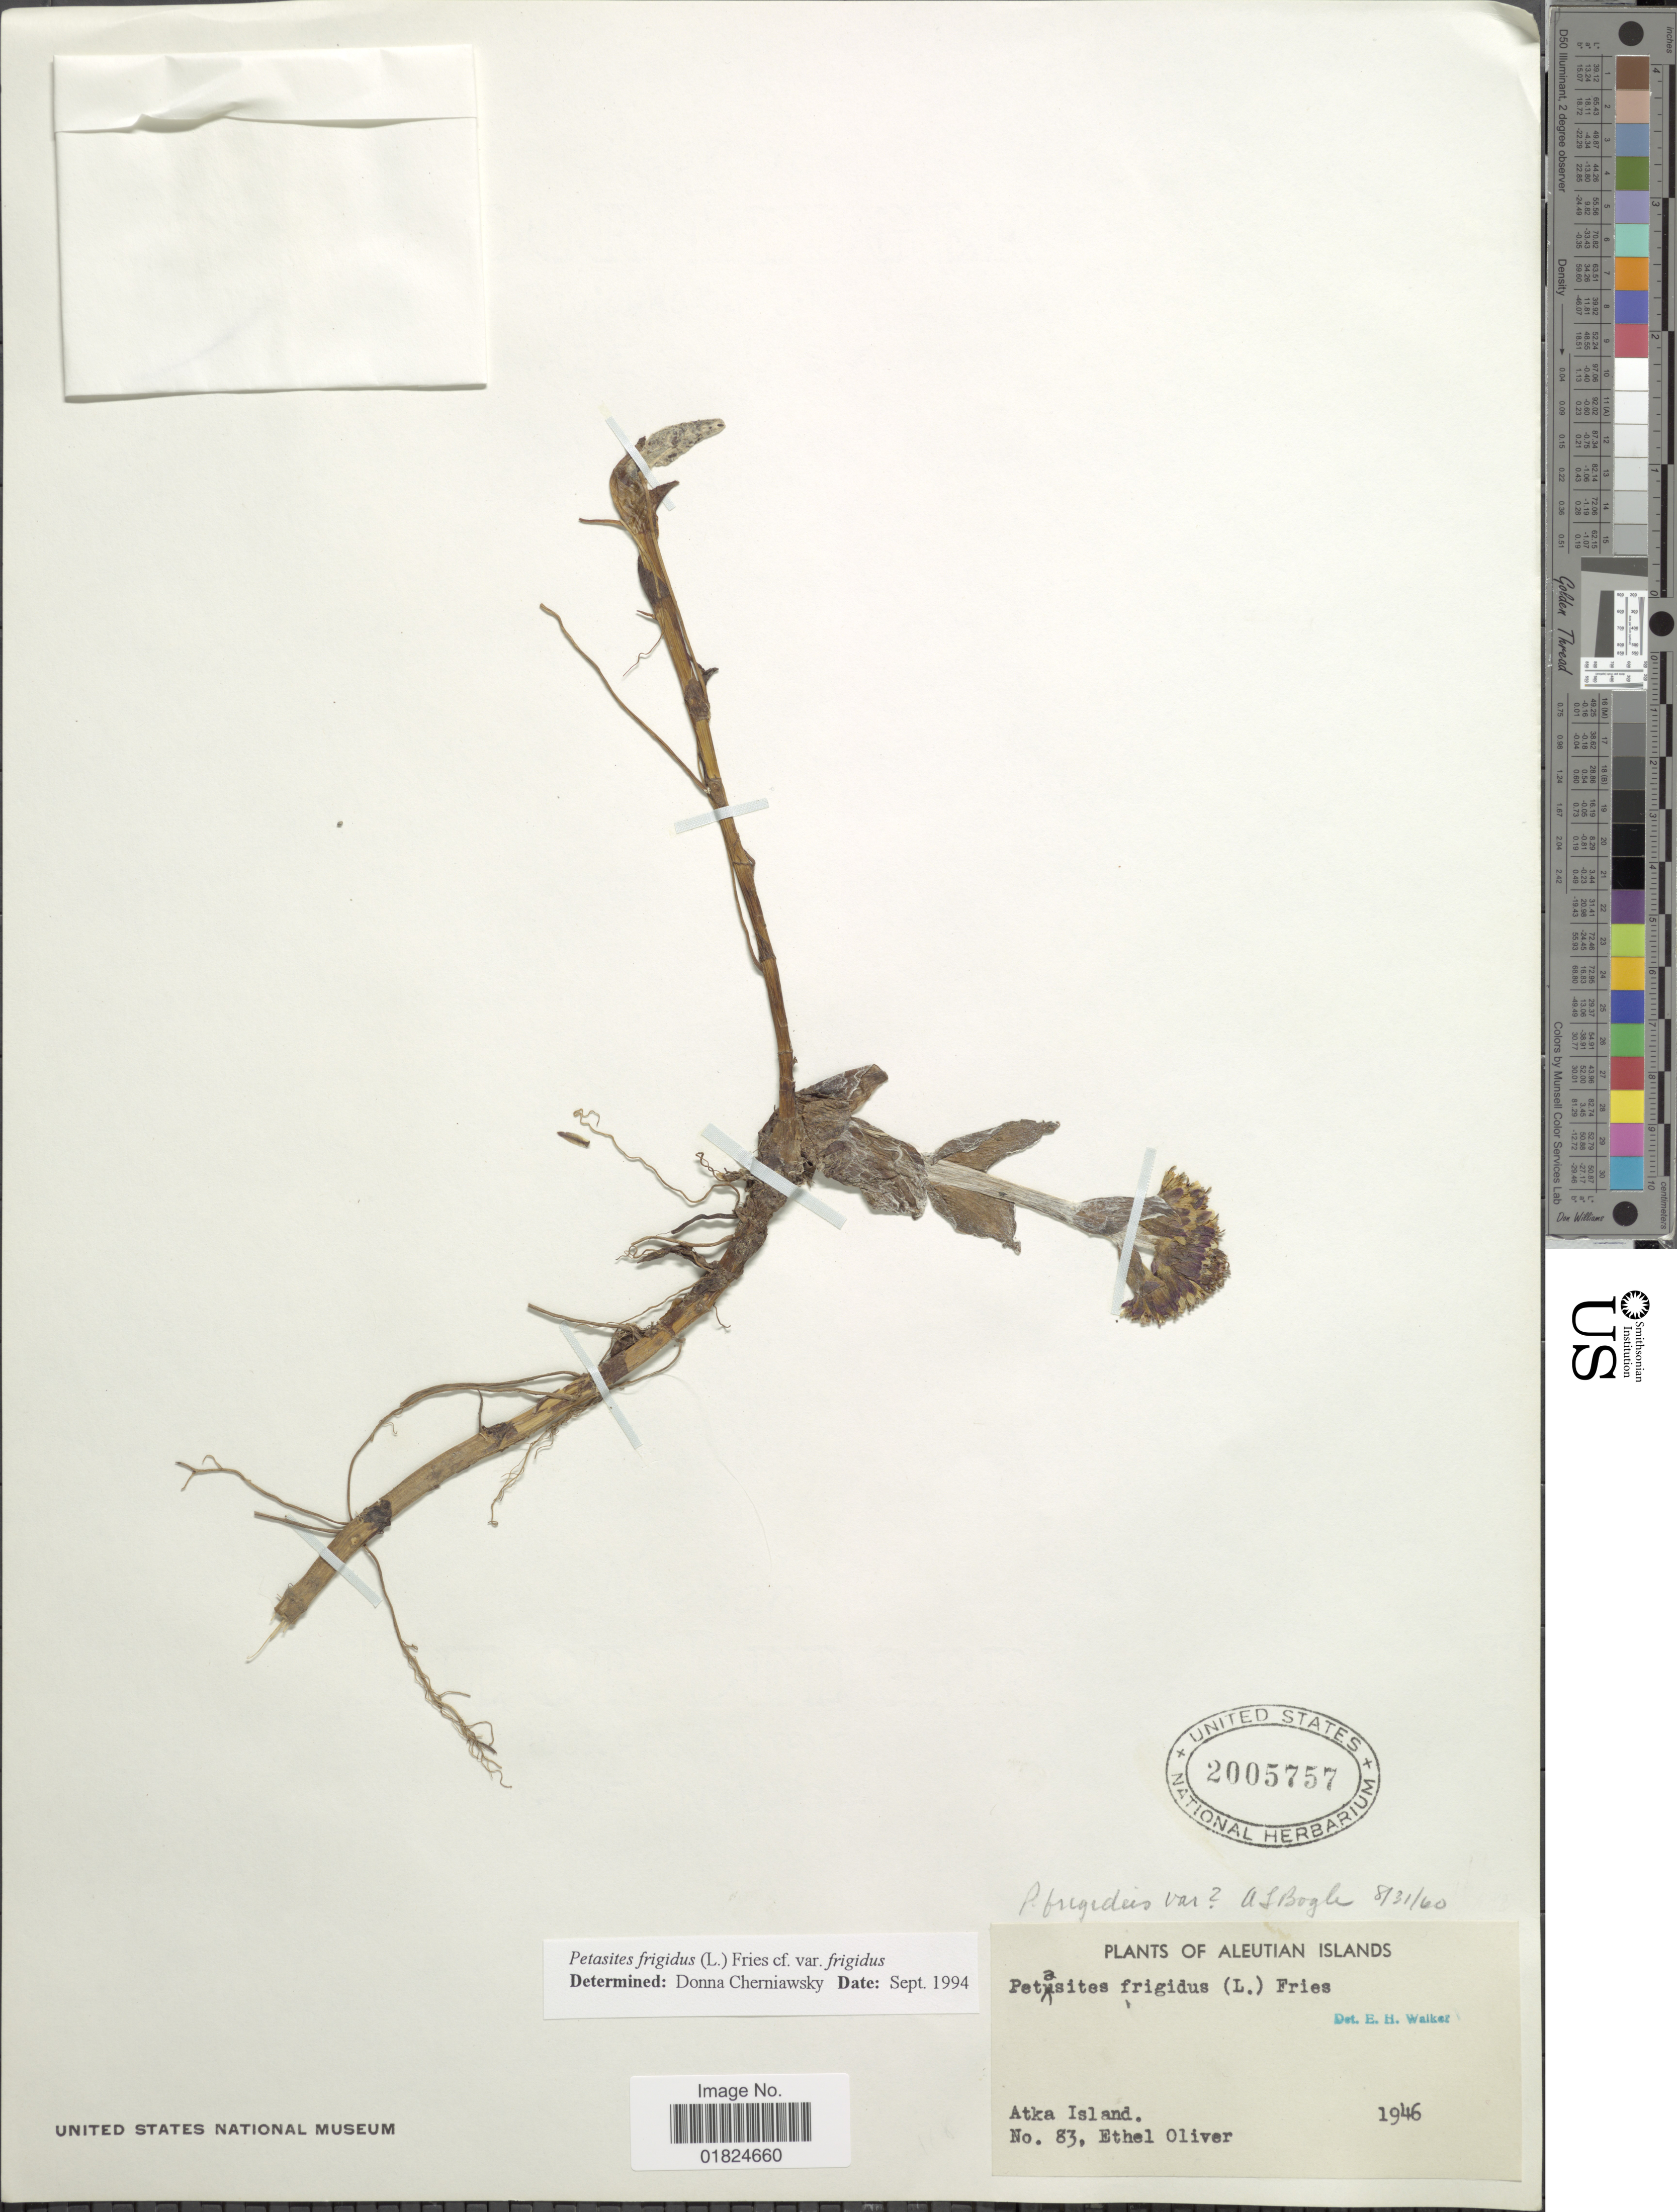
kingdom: Plantae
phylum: Tracheophyta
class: Magnoliopsida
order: Asterales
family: Asteraceae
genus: Petasites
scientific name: Petasites frigidus var. frigidus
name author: (L.) Fr.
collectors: E. Oliver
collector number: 83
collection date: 1946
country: United States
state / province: Alaska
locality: Aleutian Islands. Atka Island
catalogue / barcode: US 2005757